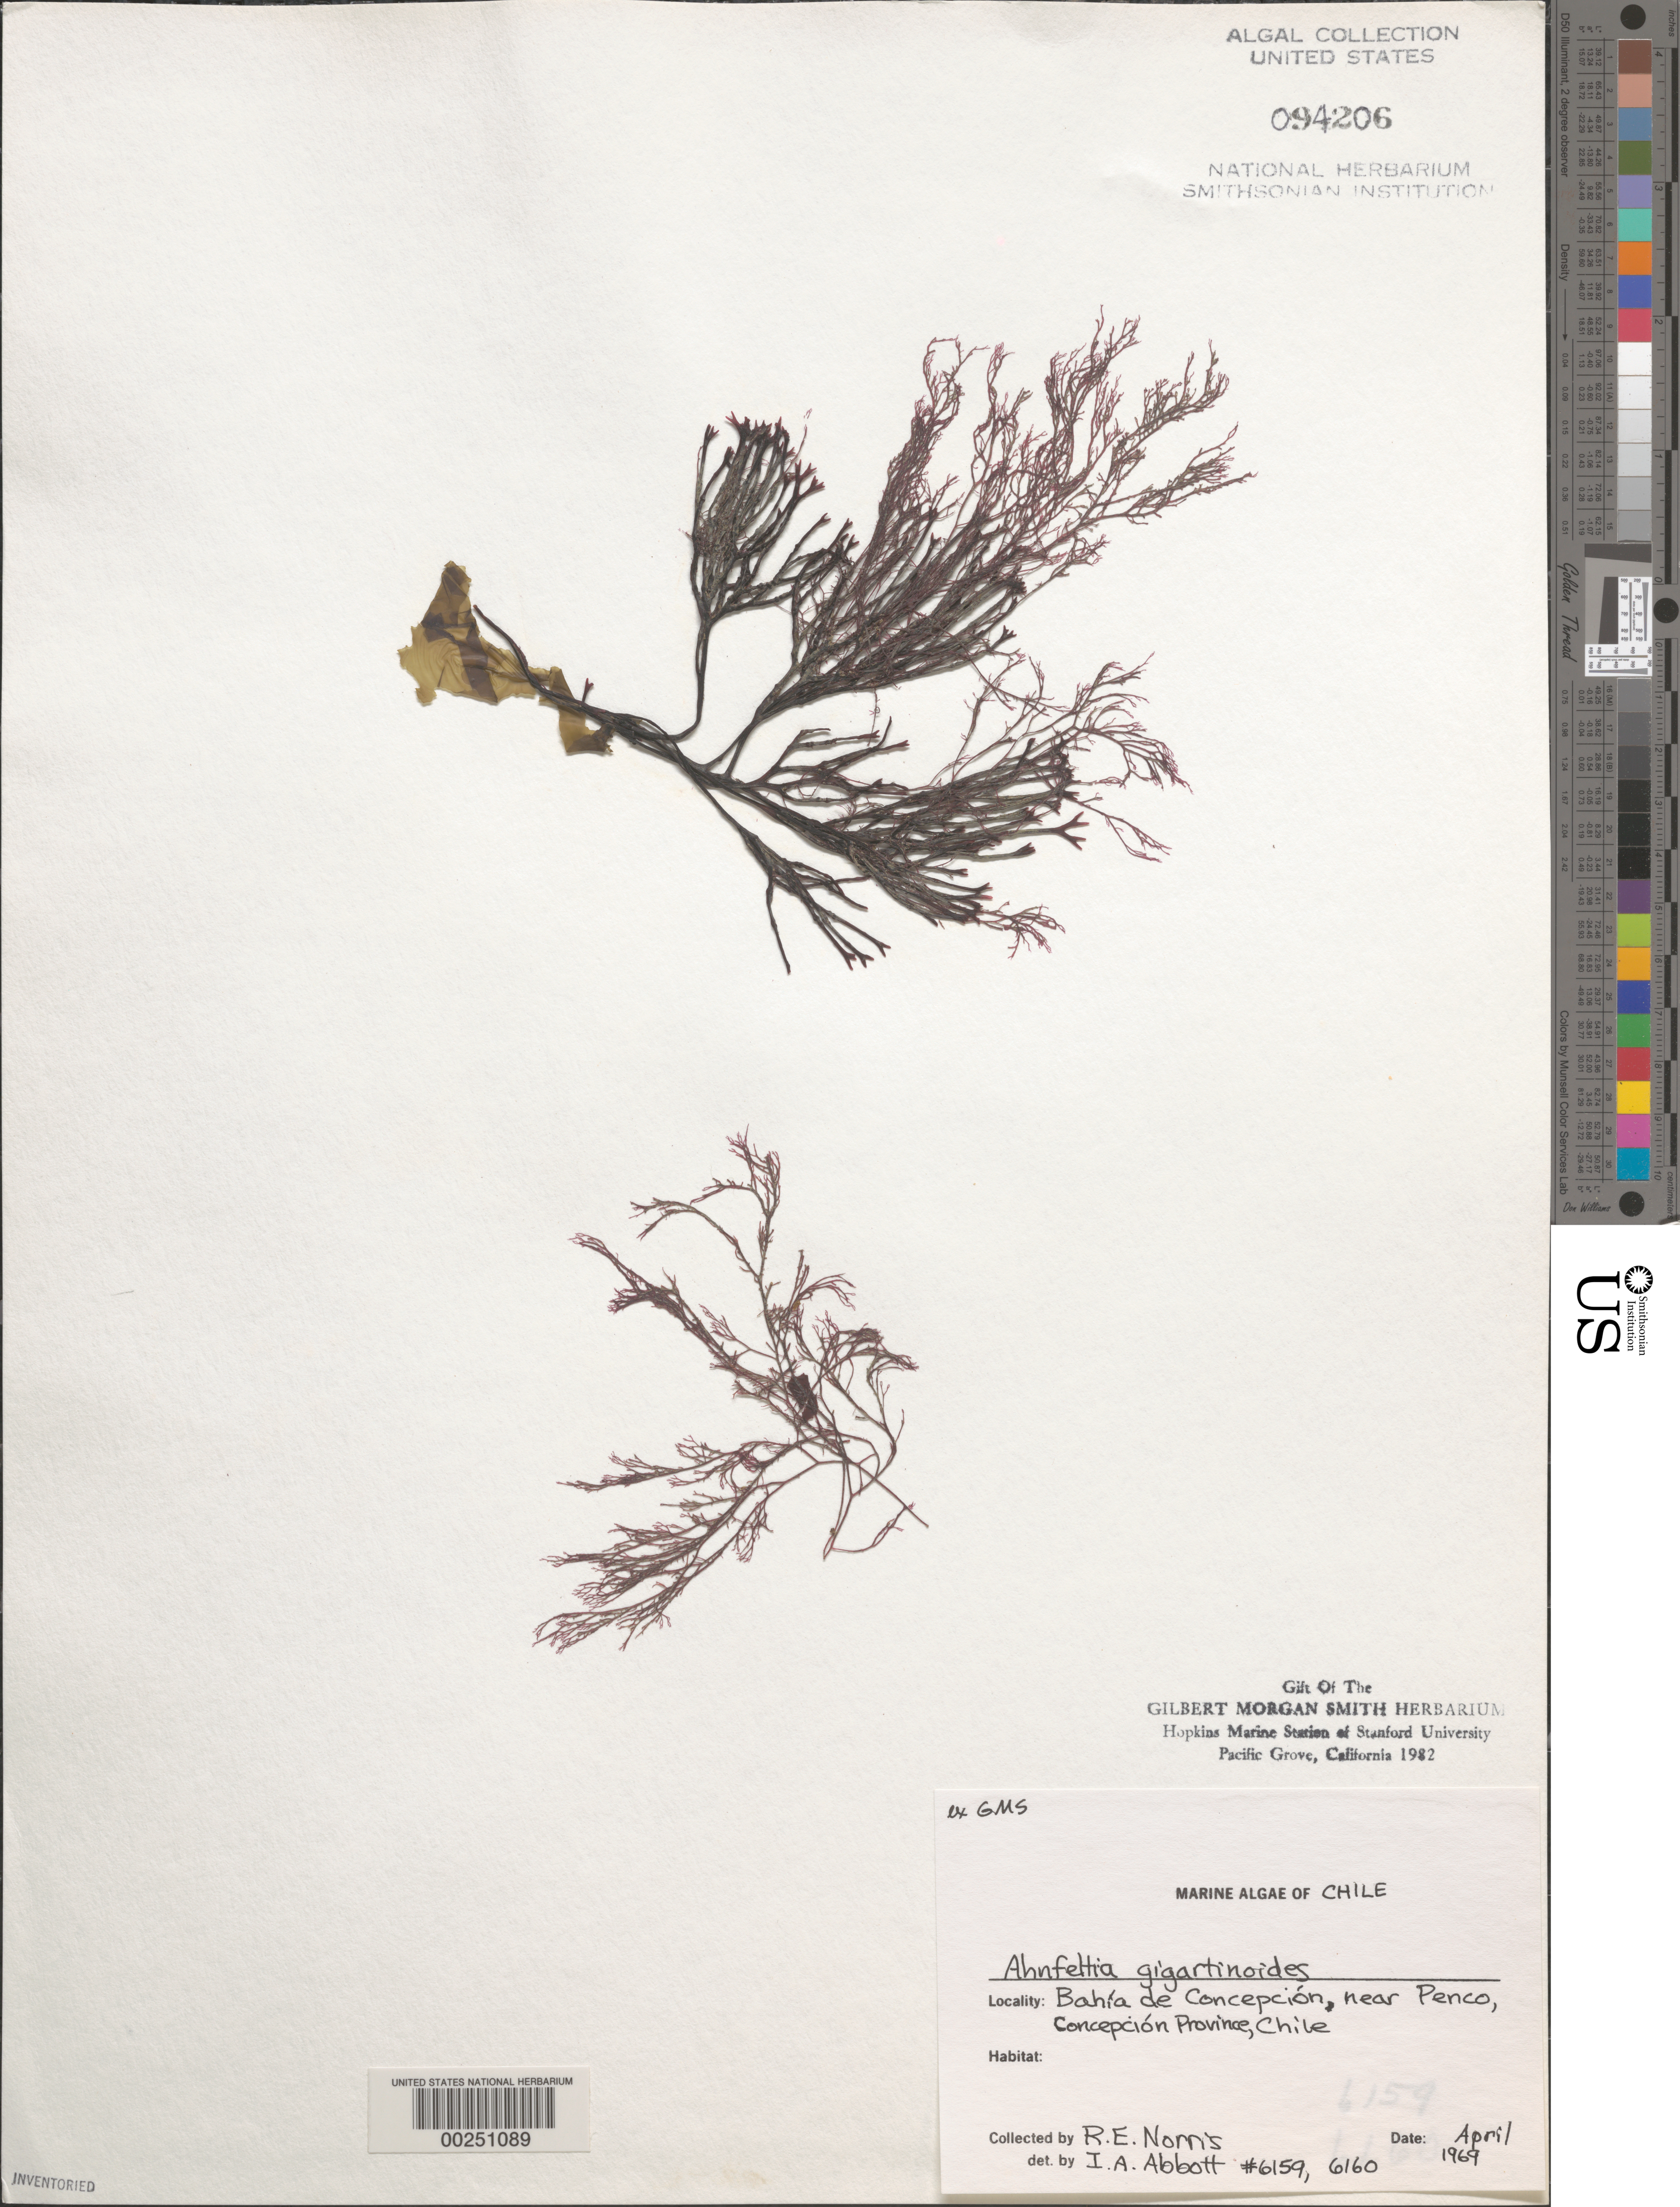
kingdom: Plantae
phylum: Rhodophyta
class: Florideophyceae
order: Ahnfeltiales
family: Ahnfeltiaceae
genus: Ahnfeltia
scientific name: Ahnfeltia gigartinoides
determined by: Abbott, Isabella A.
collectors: R. E. Norris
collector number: IAA 6159 & IAA 6160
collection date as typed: Apr 1969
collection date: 1969-04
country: Chile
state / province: Bio-Bío (VIII)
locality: Bahia de concepcion near penco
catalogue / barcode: US 94206